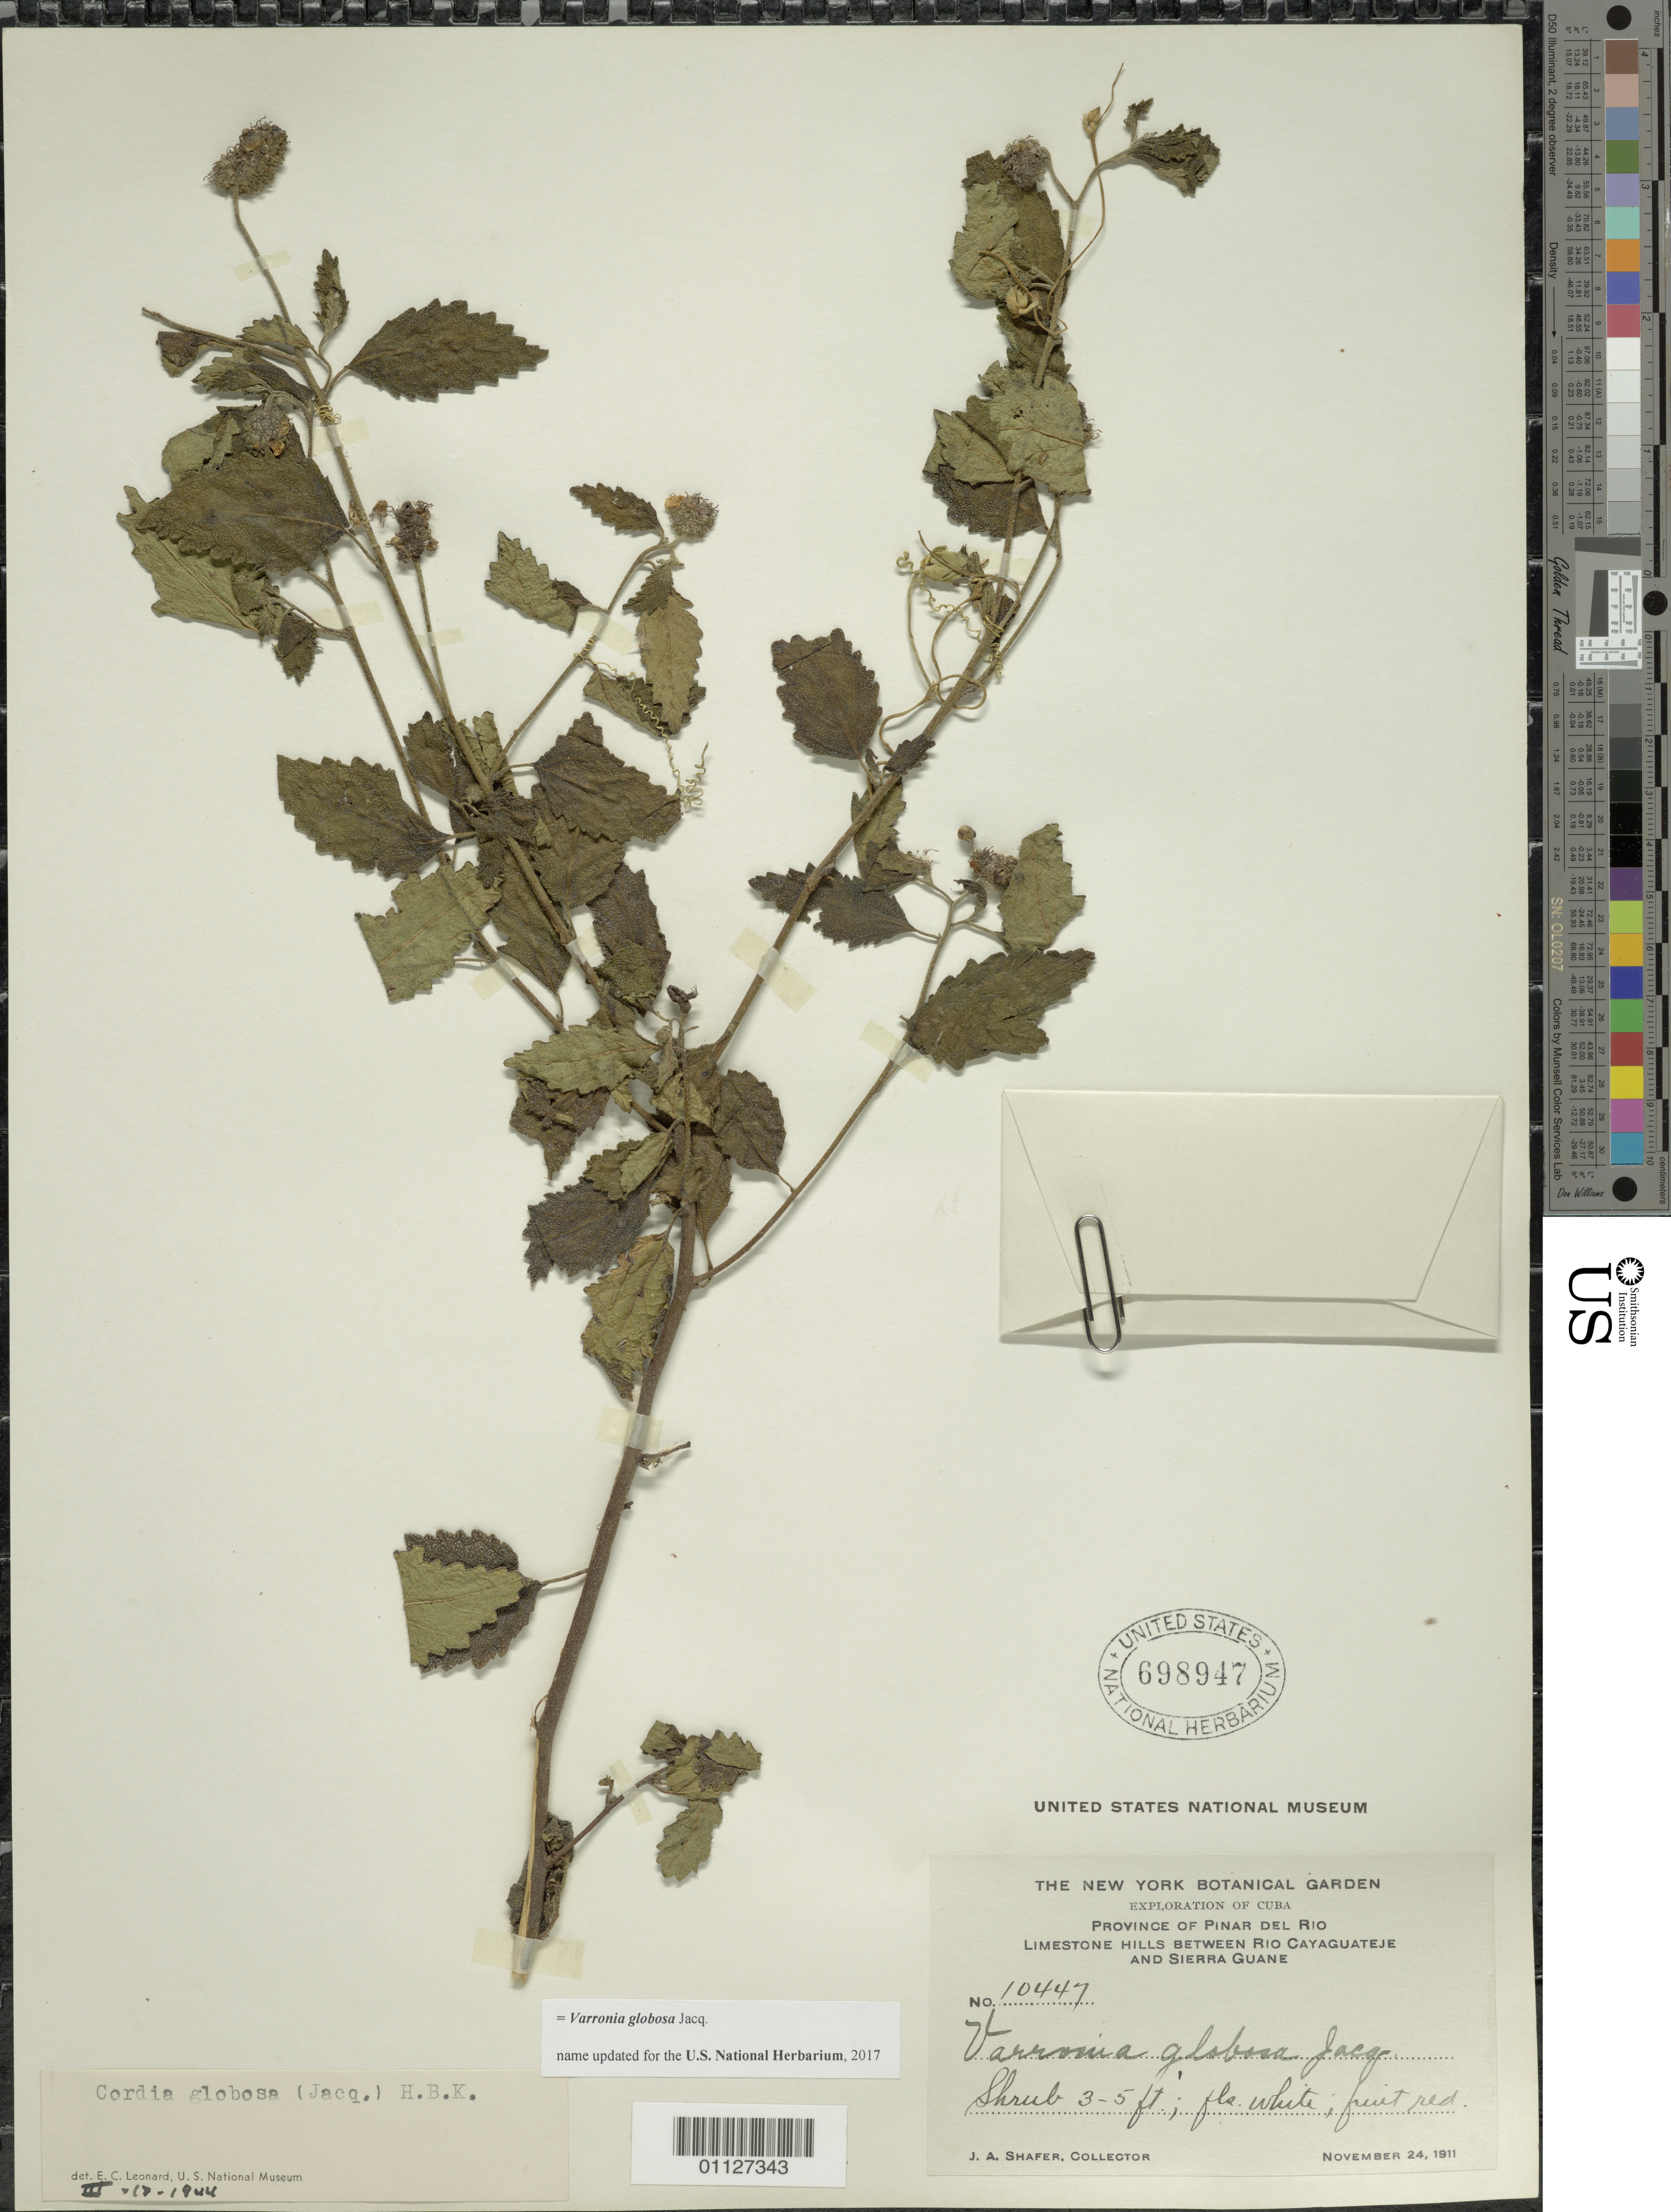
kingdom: Plantae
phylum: Tracheophyta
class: Magnoliopsida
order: Boraginales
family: Cordiaceae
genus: Varronia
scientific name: Varronia globosa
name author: Jacq.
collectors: J. A. Shafer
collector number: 10447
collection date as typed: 24 Nov 1911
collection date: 1911-11-24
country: Cuba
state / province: Pinar del Rio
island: Cuba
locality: Limestone hills between Rio Cayaguateje and Sierra Guane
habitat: Limestone hills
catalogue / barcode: US 698947